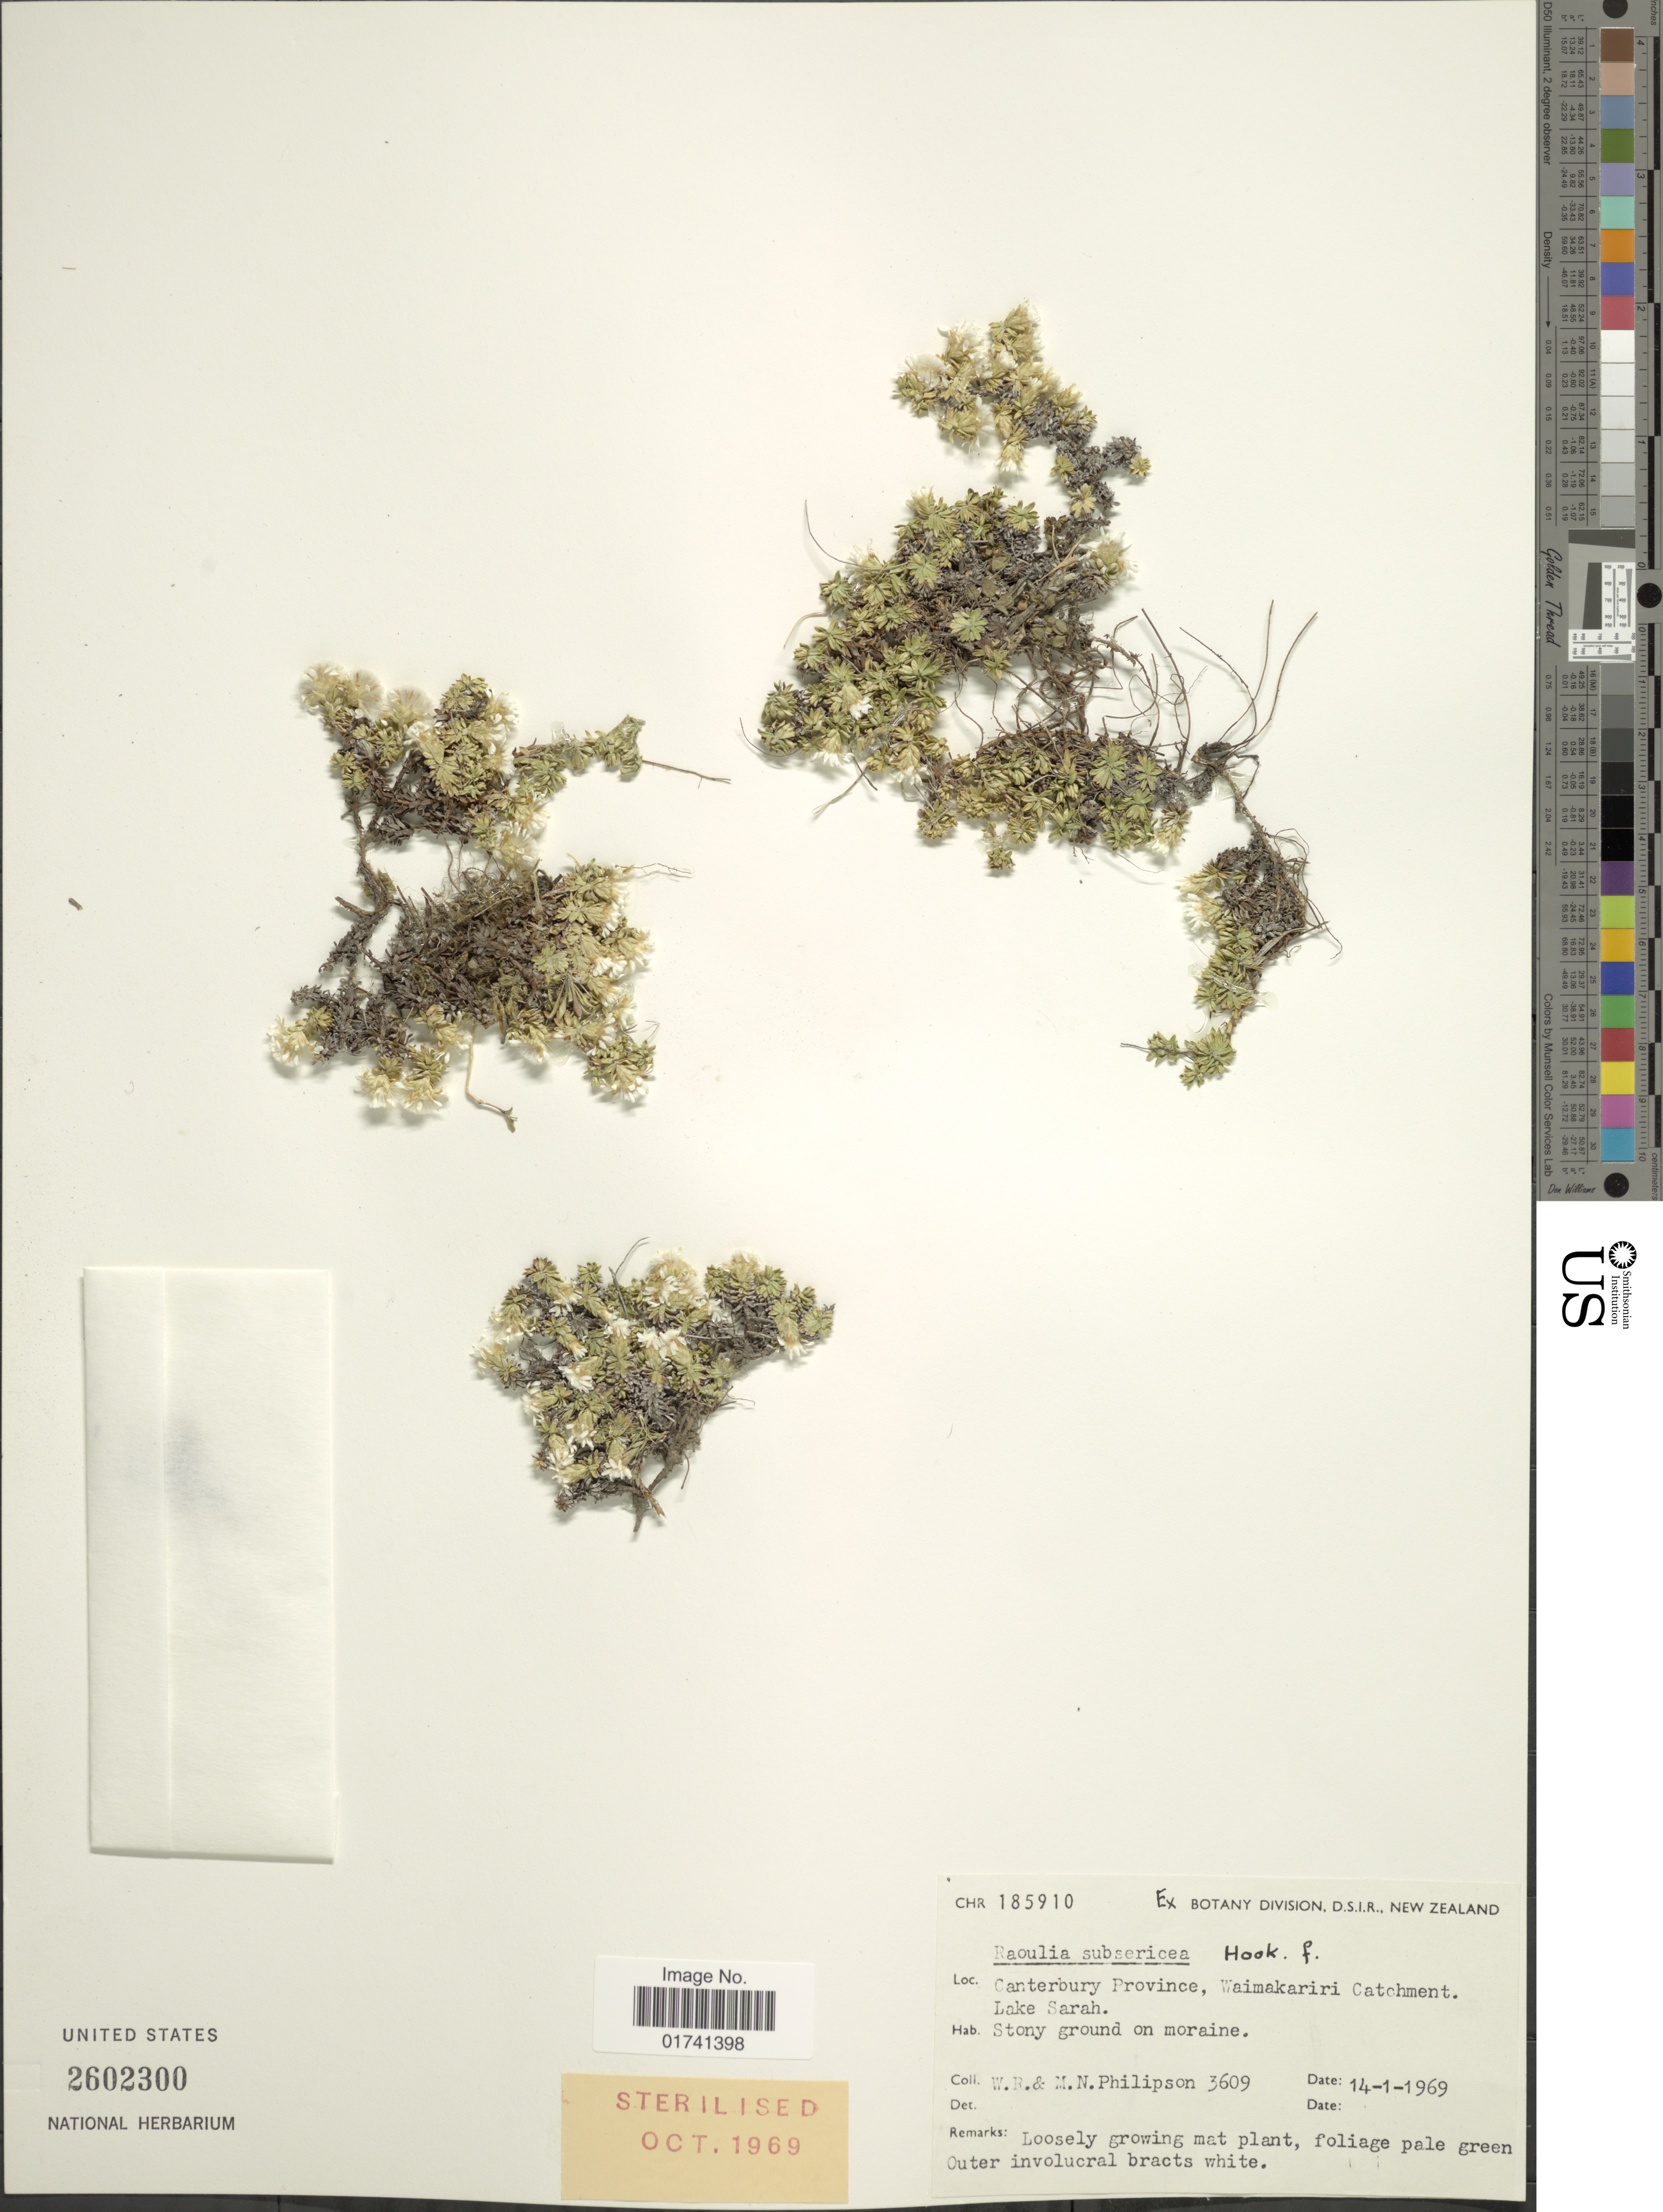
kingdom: Plantae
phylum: Tracheophyta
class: Magnoliopsida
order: Asterales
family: Asteraceae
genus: Raoulia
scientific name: Raoulia subsericea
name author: Hook. f.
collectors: W. R. Philipson & M. Philipson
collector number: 3609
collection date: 1969-01-14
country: New Zealand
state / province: Canterbury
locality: Waimakariri Catchment, Lake Sarah.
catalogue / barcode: US 2602300